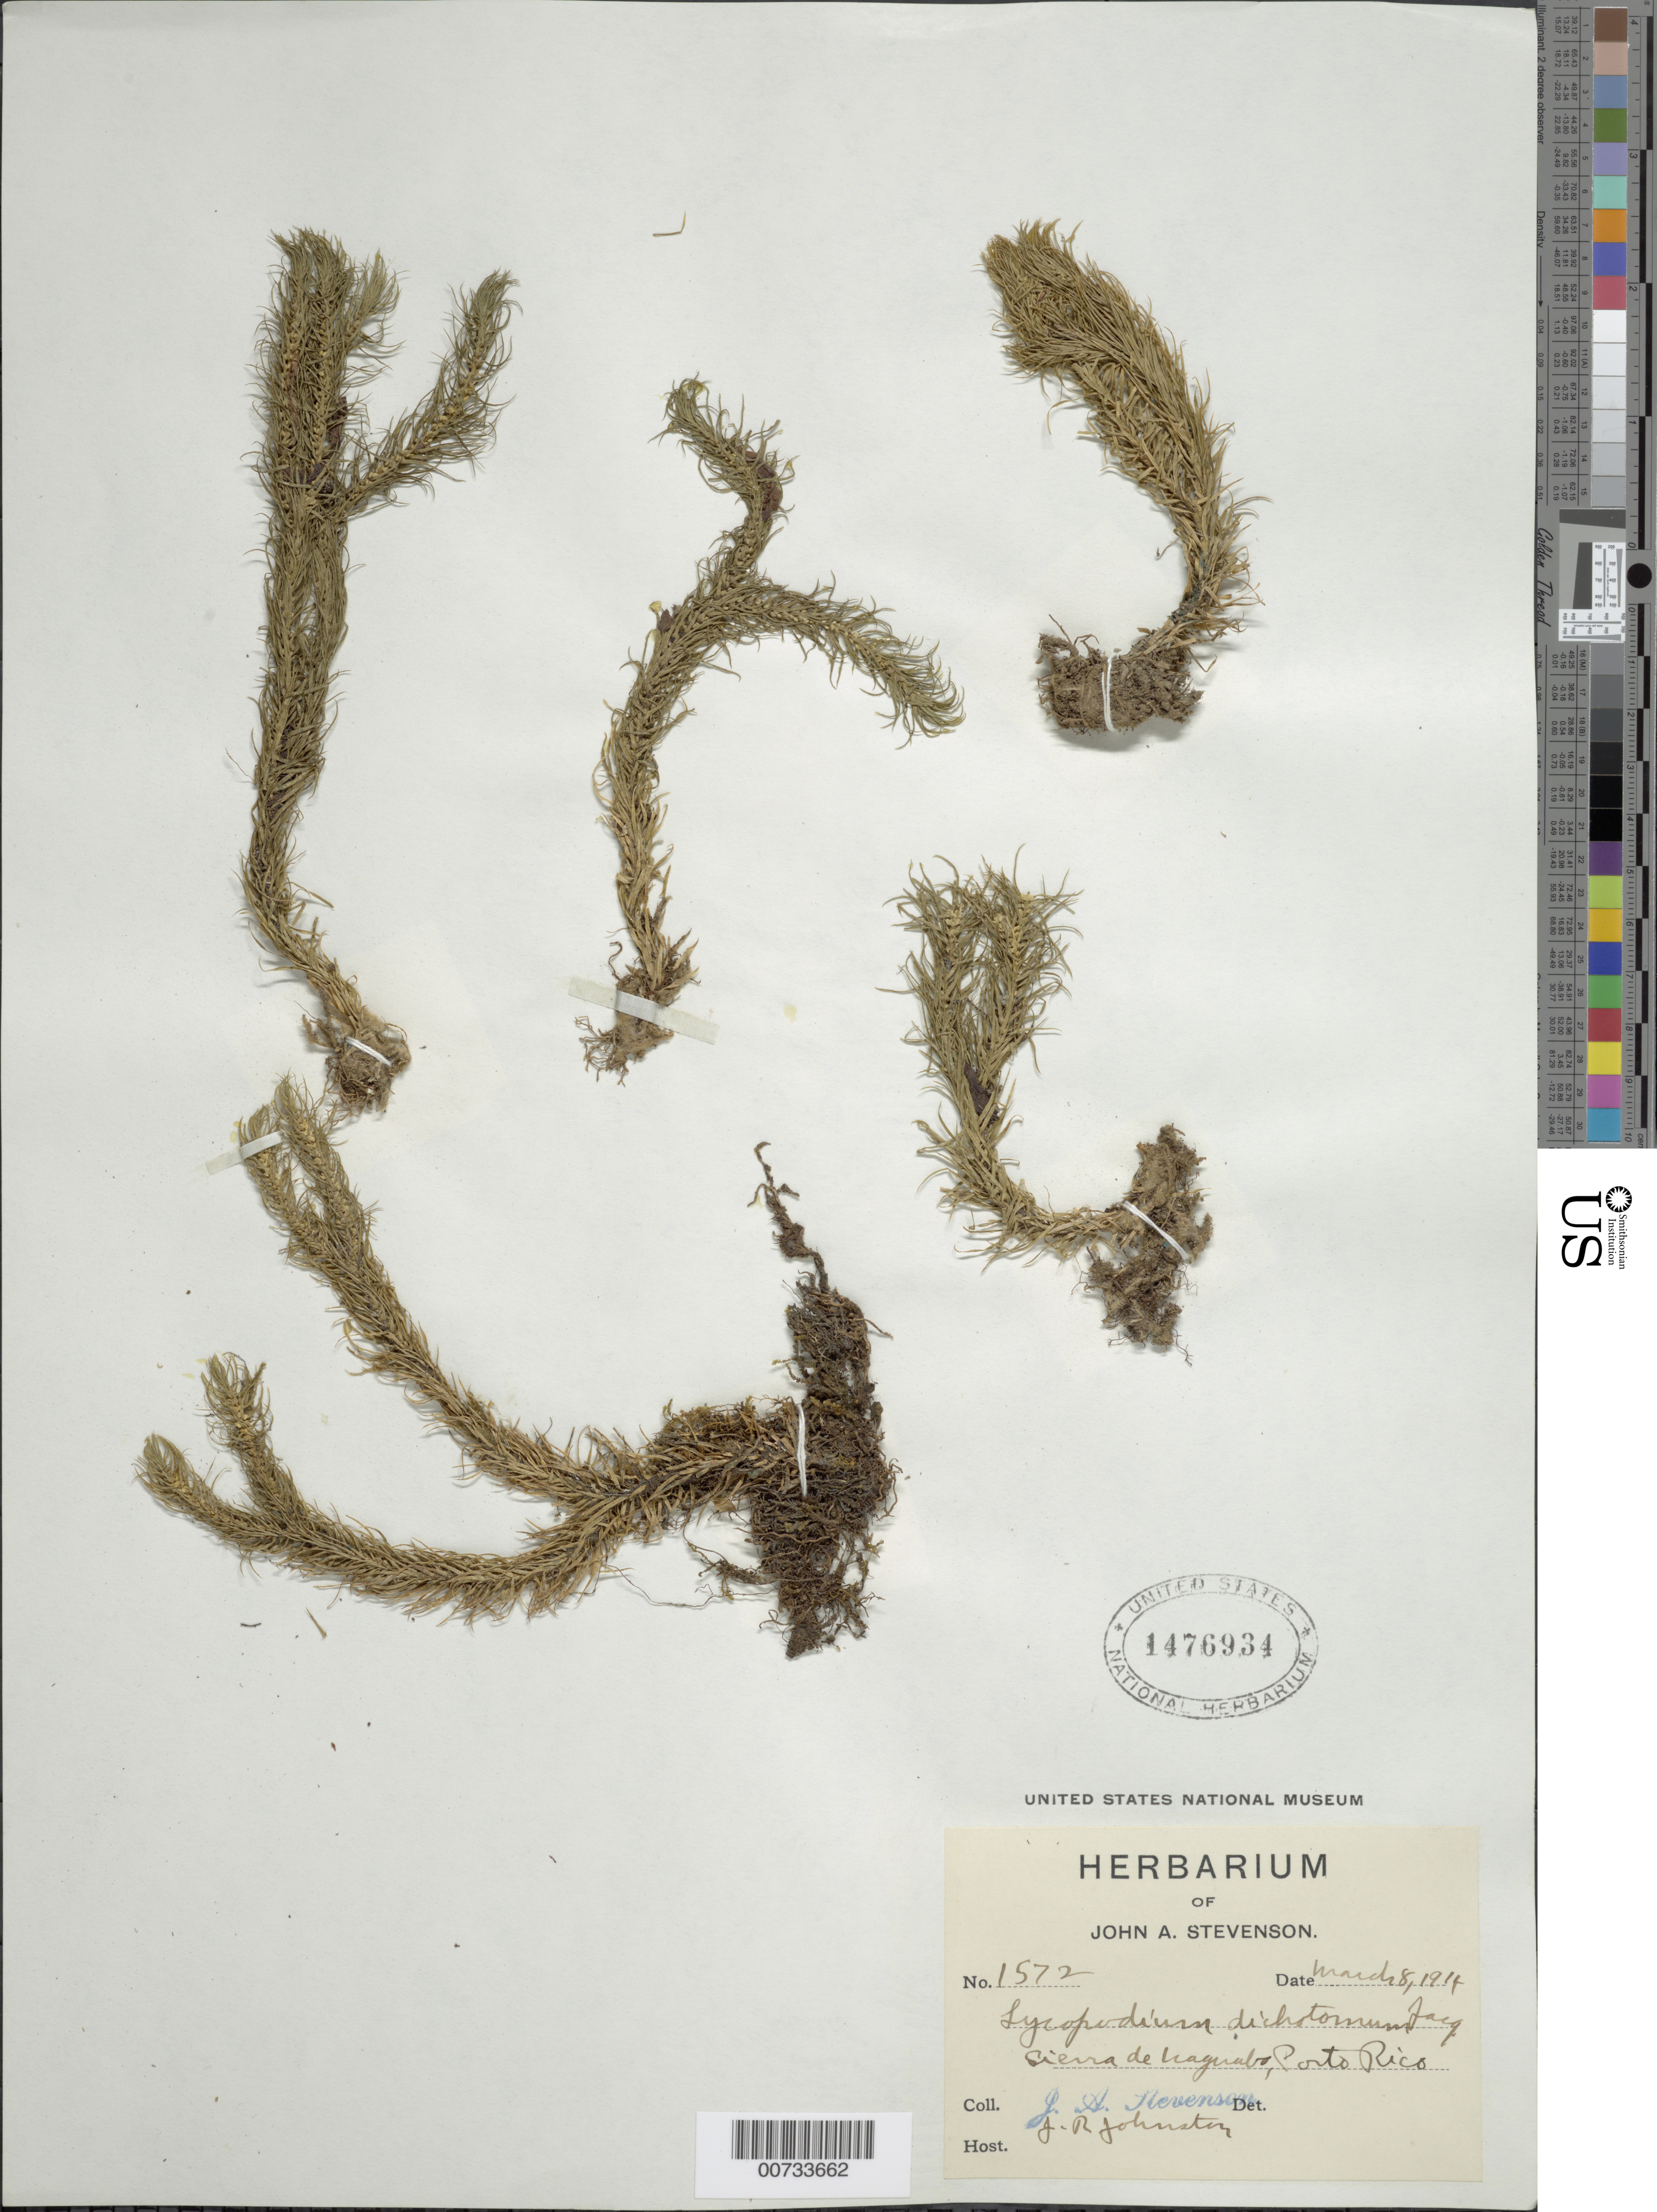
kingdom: Plantae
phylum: Tracheophyta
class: Lycopodiopsida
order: Lycopodiales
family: Lycopodiaceae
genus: Phlegmariurus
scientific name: Phlegmariurus dichotomus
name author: (Jacq.) W.H. Wagner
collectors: J. Stevenson & J. Johnston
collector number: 1572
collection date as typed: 08 Mar 1914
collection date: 1914-03-08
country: Puerto Rico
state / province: Naguabo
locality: Sierra de Naguabo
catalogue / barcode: US 1476934